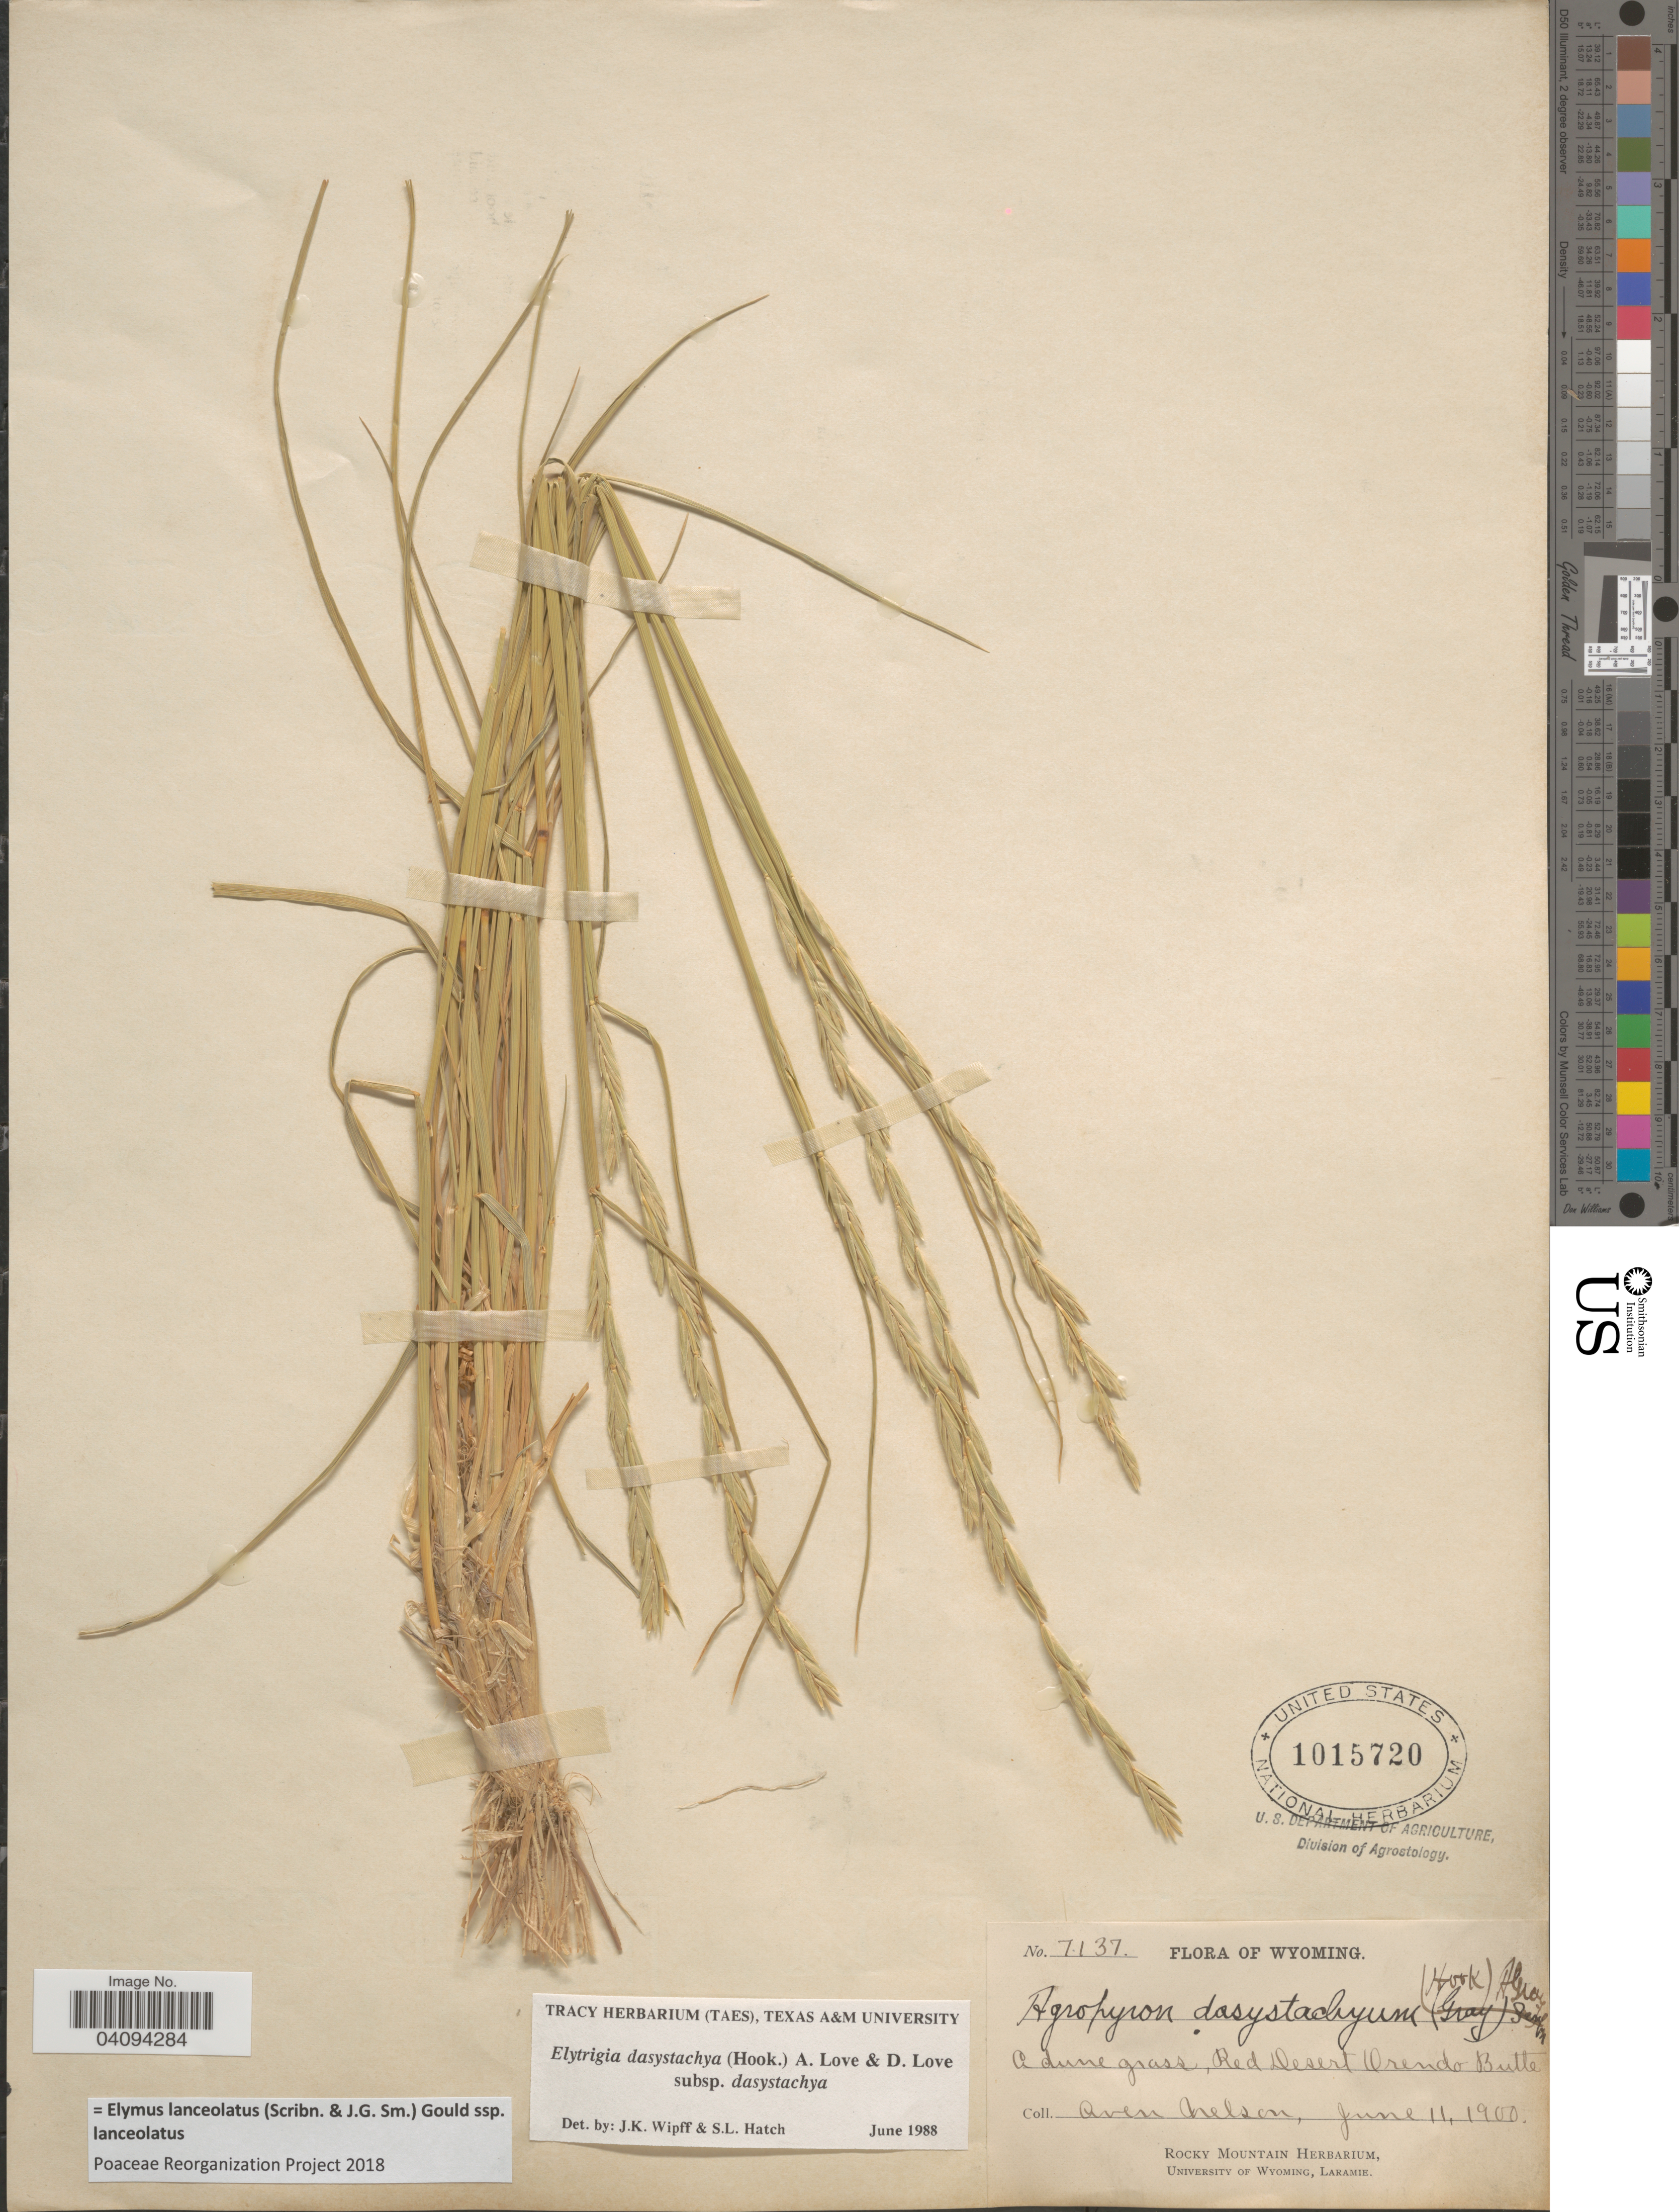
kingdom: Plantae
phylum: Tracheophyta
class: Liliopsida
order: Poales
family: Poaceae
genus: Elymus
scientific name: Elymus lanceolatus subsp. lanceolatus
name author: (Scribn. & J.G. Sm.) Gould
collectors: A. Nelson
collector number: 7137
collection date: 1900-06-11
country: United States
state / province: Wyoming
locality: A dune grass, Red Desert Orendo Butte.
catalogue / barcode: US 1015720